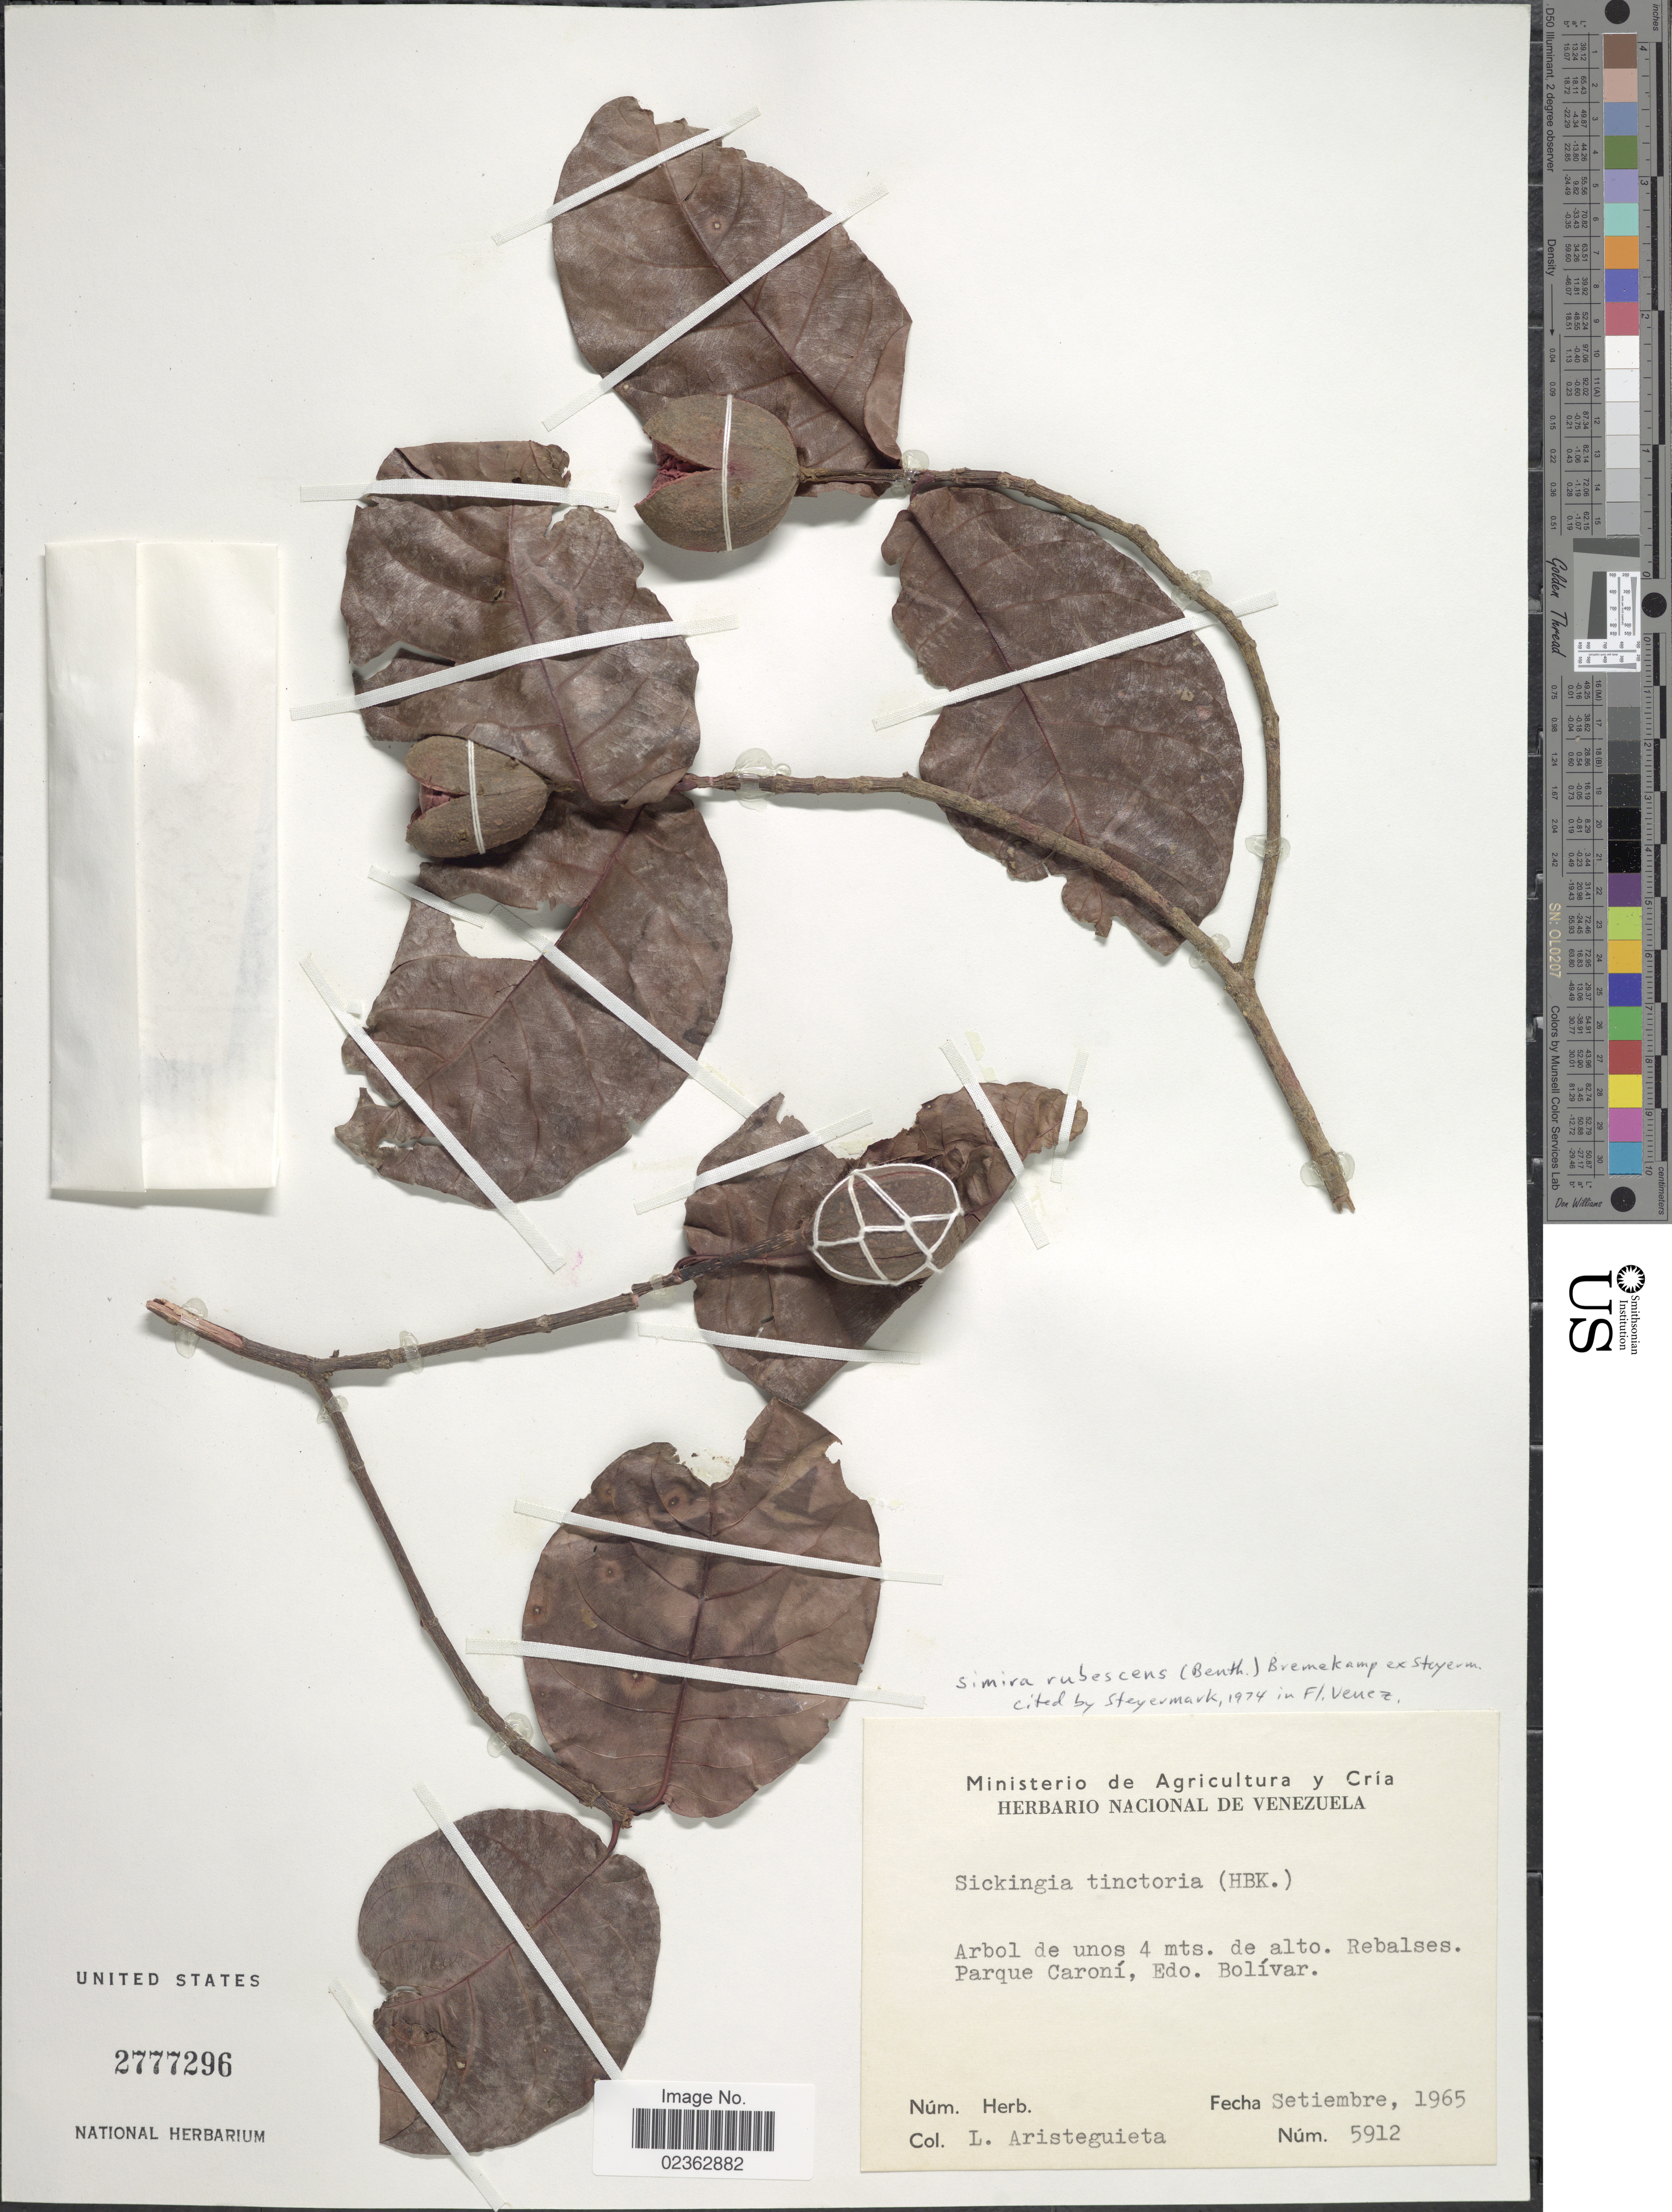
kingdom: Plantae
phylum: Tracheophyta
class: Magnoliopsida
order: Gentianales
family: Rubiaceae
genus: Simira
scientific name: Simira rubescens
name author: (Benth.) Bremek. ex Steyerm.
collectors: L. Aristeguieta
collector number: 5912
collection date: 1965-09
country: Venezuela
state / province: Bolivar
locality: Parque Caroni, Edo. Bolivar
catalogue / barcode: US 2777296